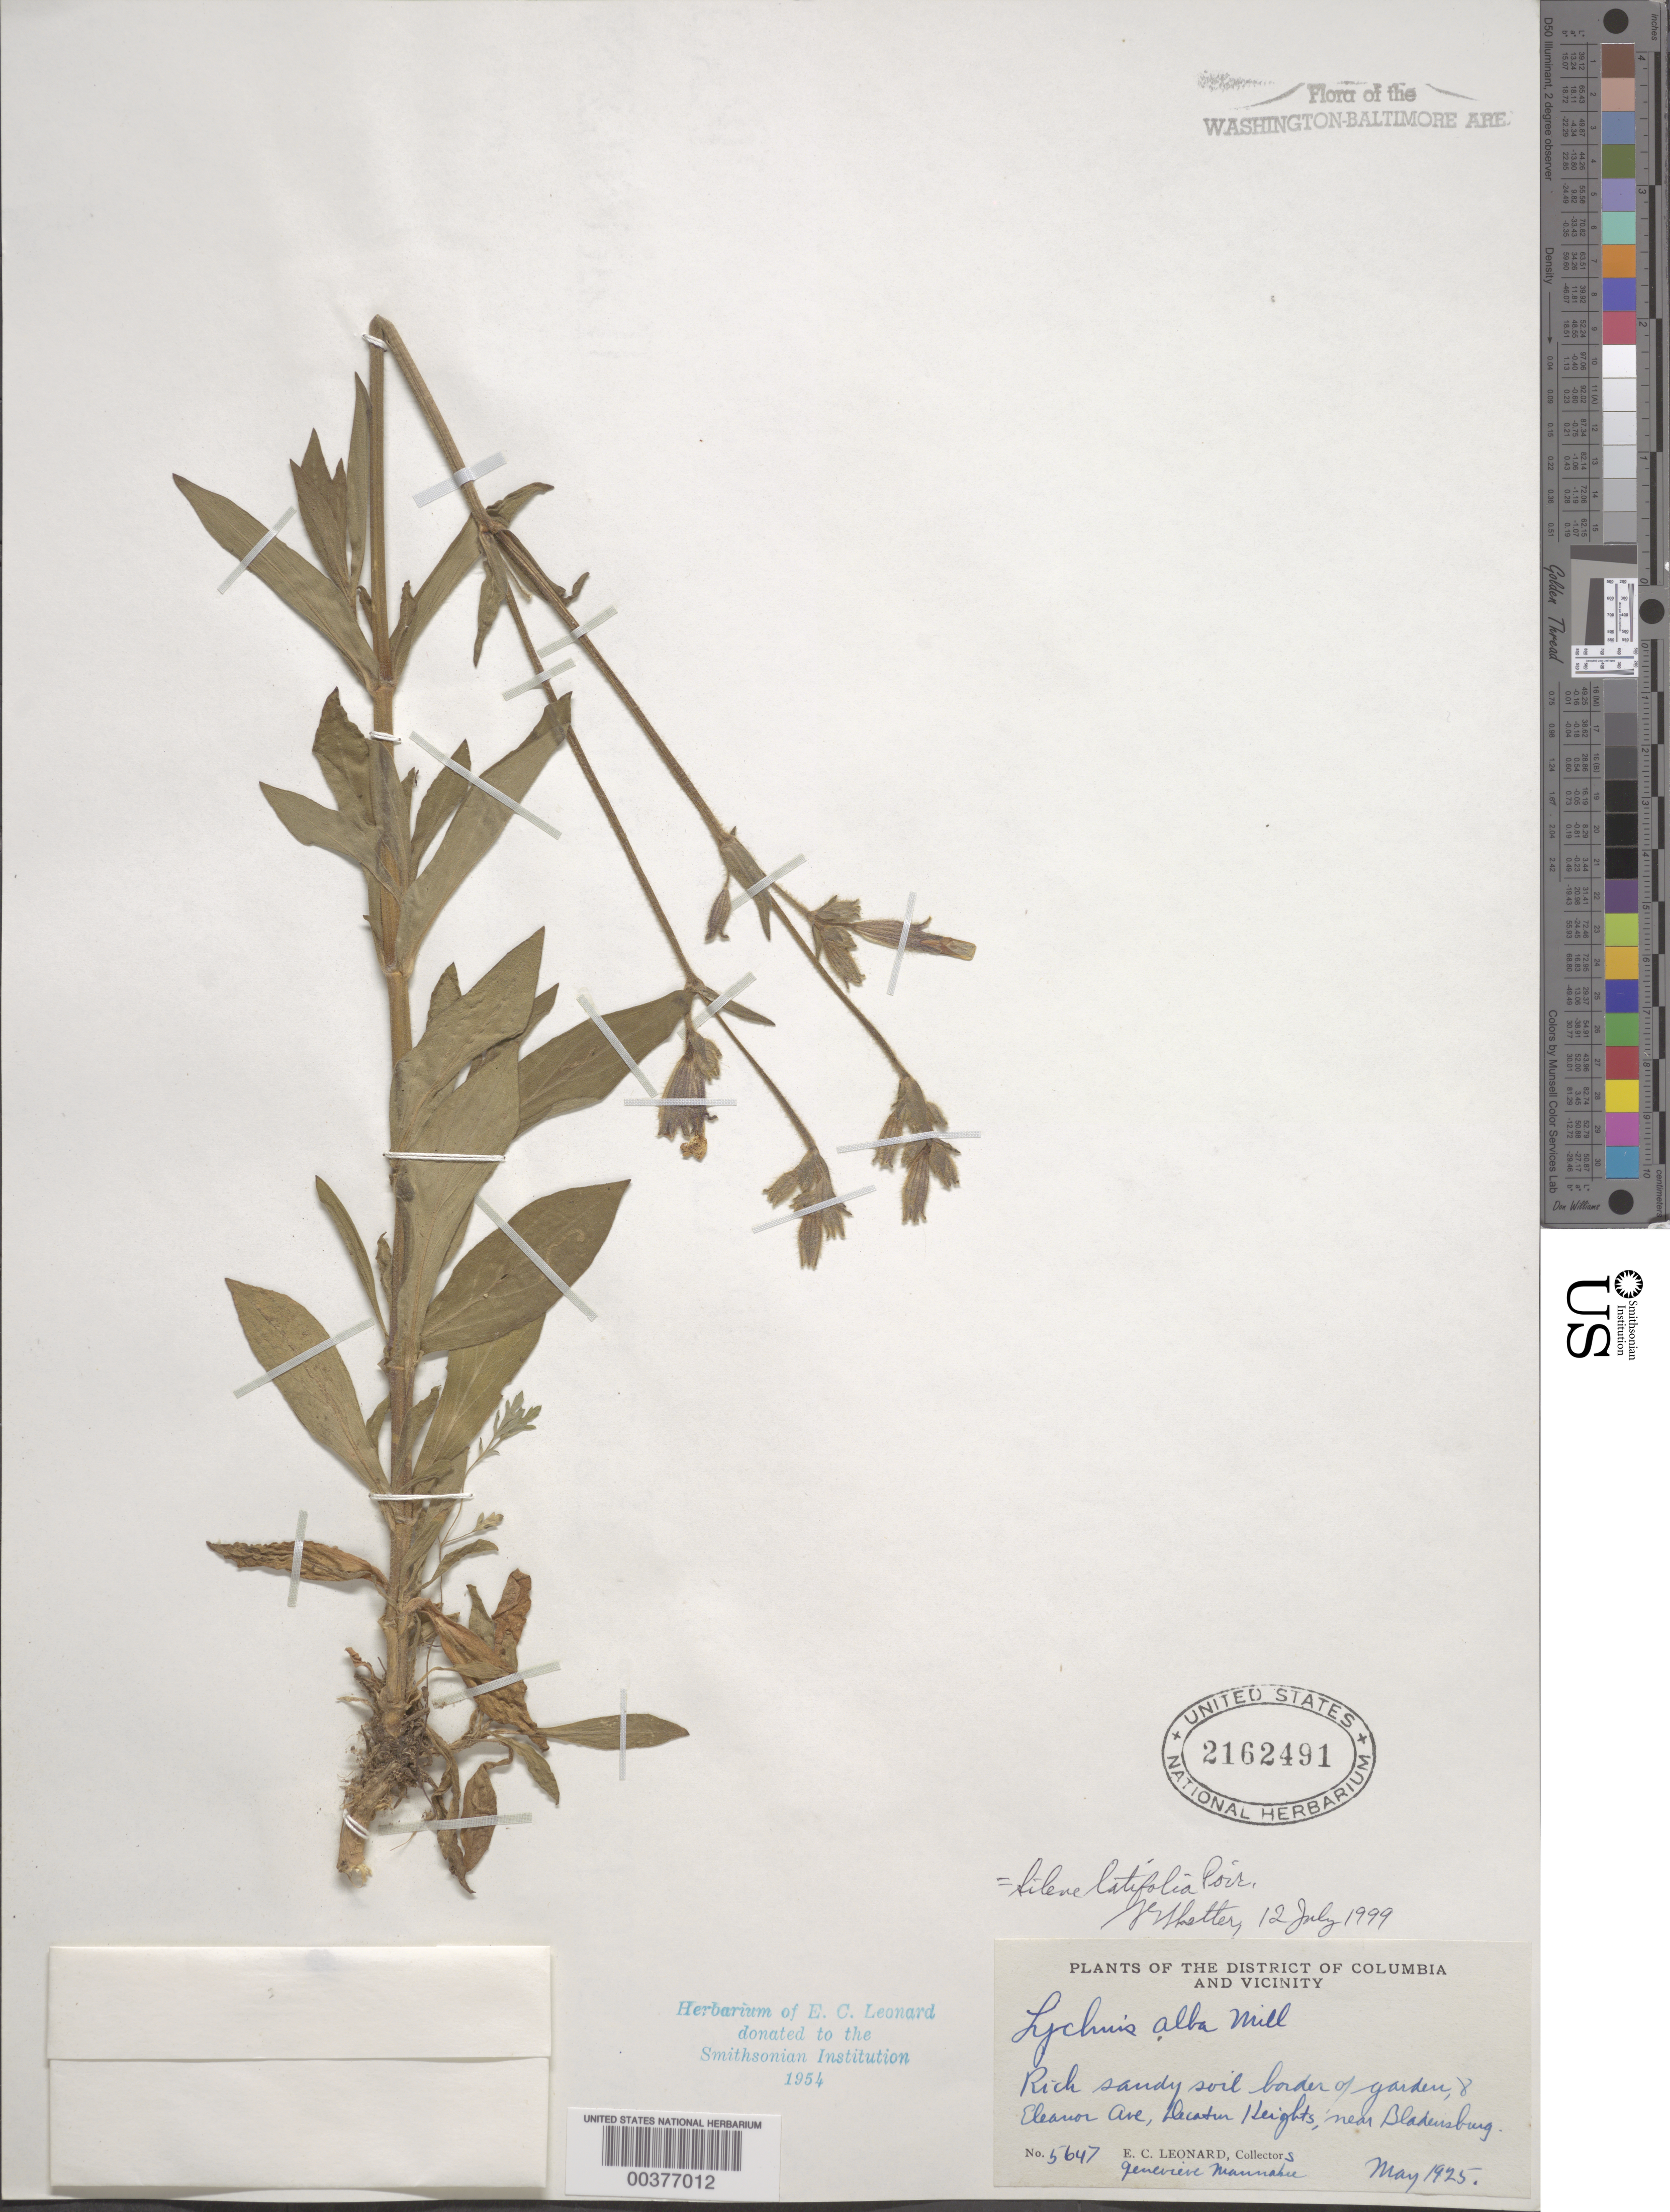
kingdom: Plantae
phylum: Tracheophyta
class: Magnoliopsida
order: Caryophyllales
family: Caryophyllaceae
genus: Silene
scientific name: Silene latifolia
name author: Poir.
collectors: E. C. Leonard & G. Mannahee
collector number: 5647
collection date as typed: May 1925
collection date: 1925-05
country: United States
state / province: Maryland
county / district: Prince George's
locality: Decatur Heights, Bladensburg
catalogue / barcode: US 2162491